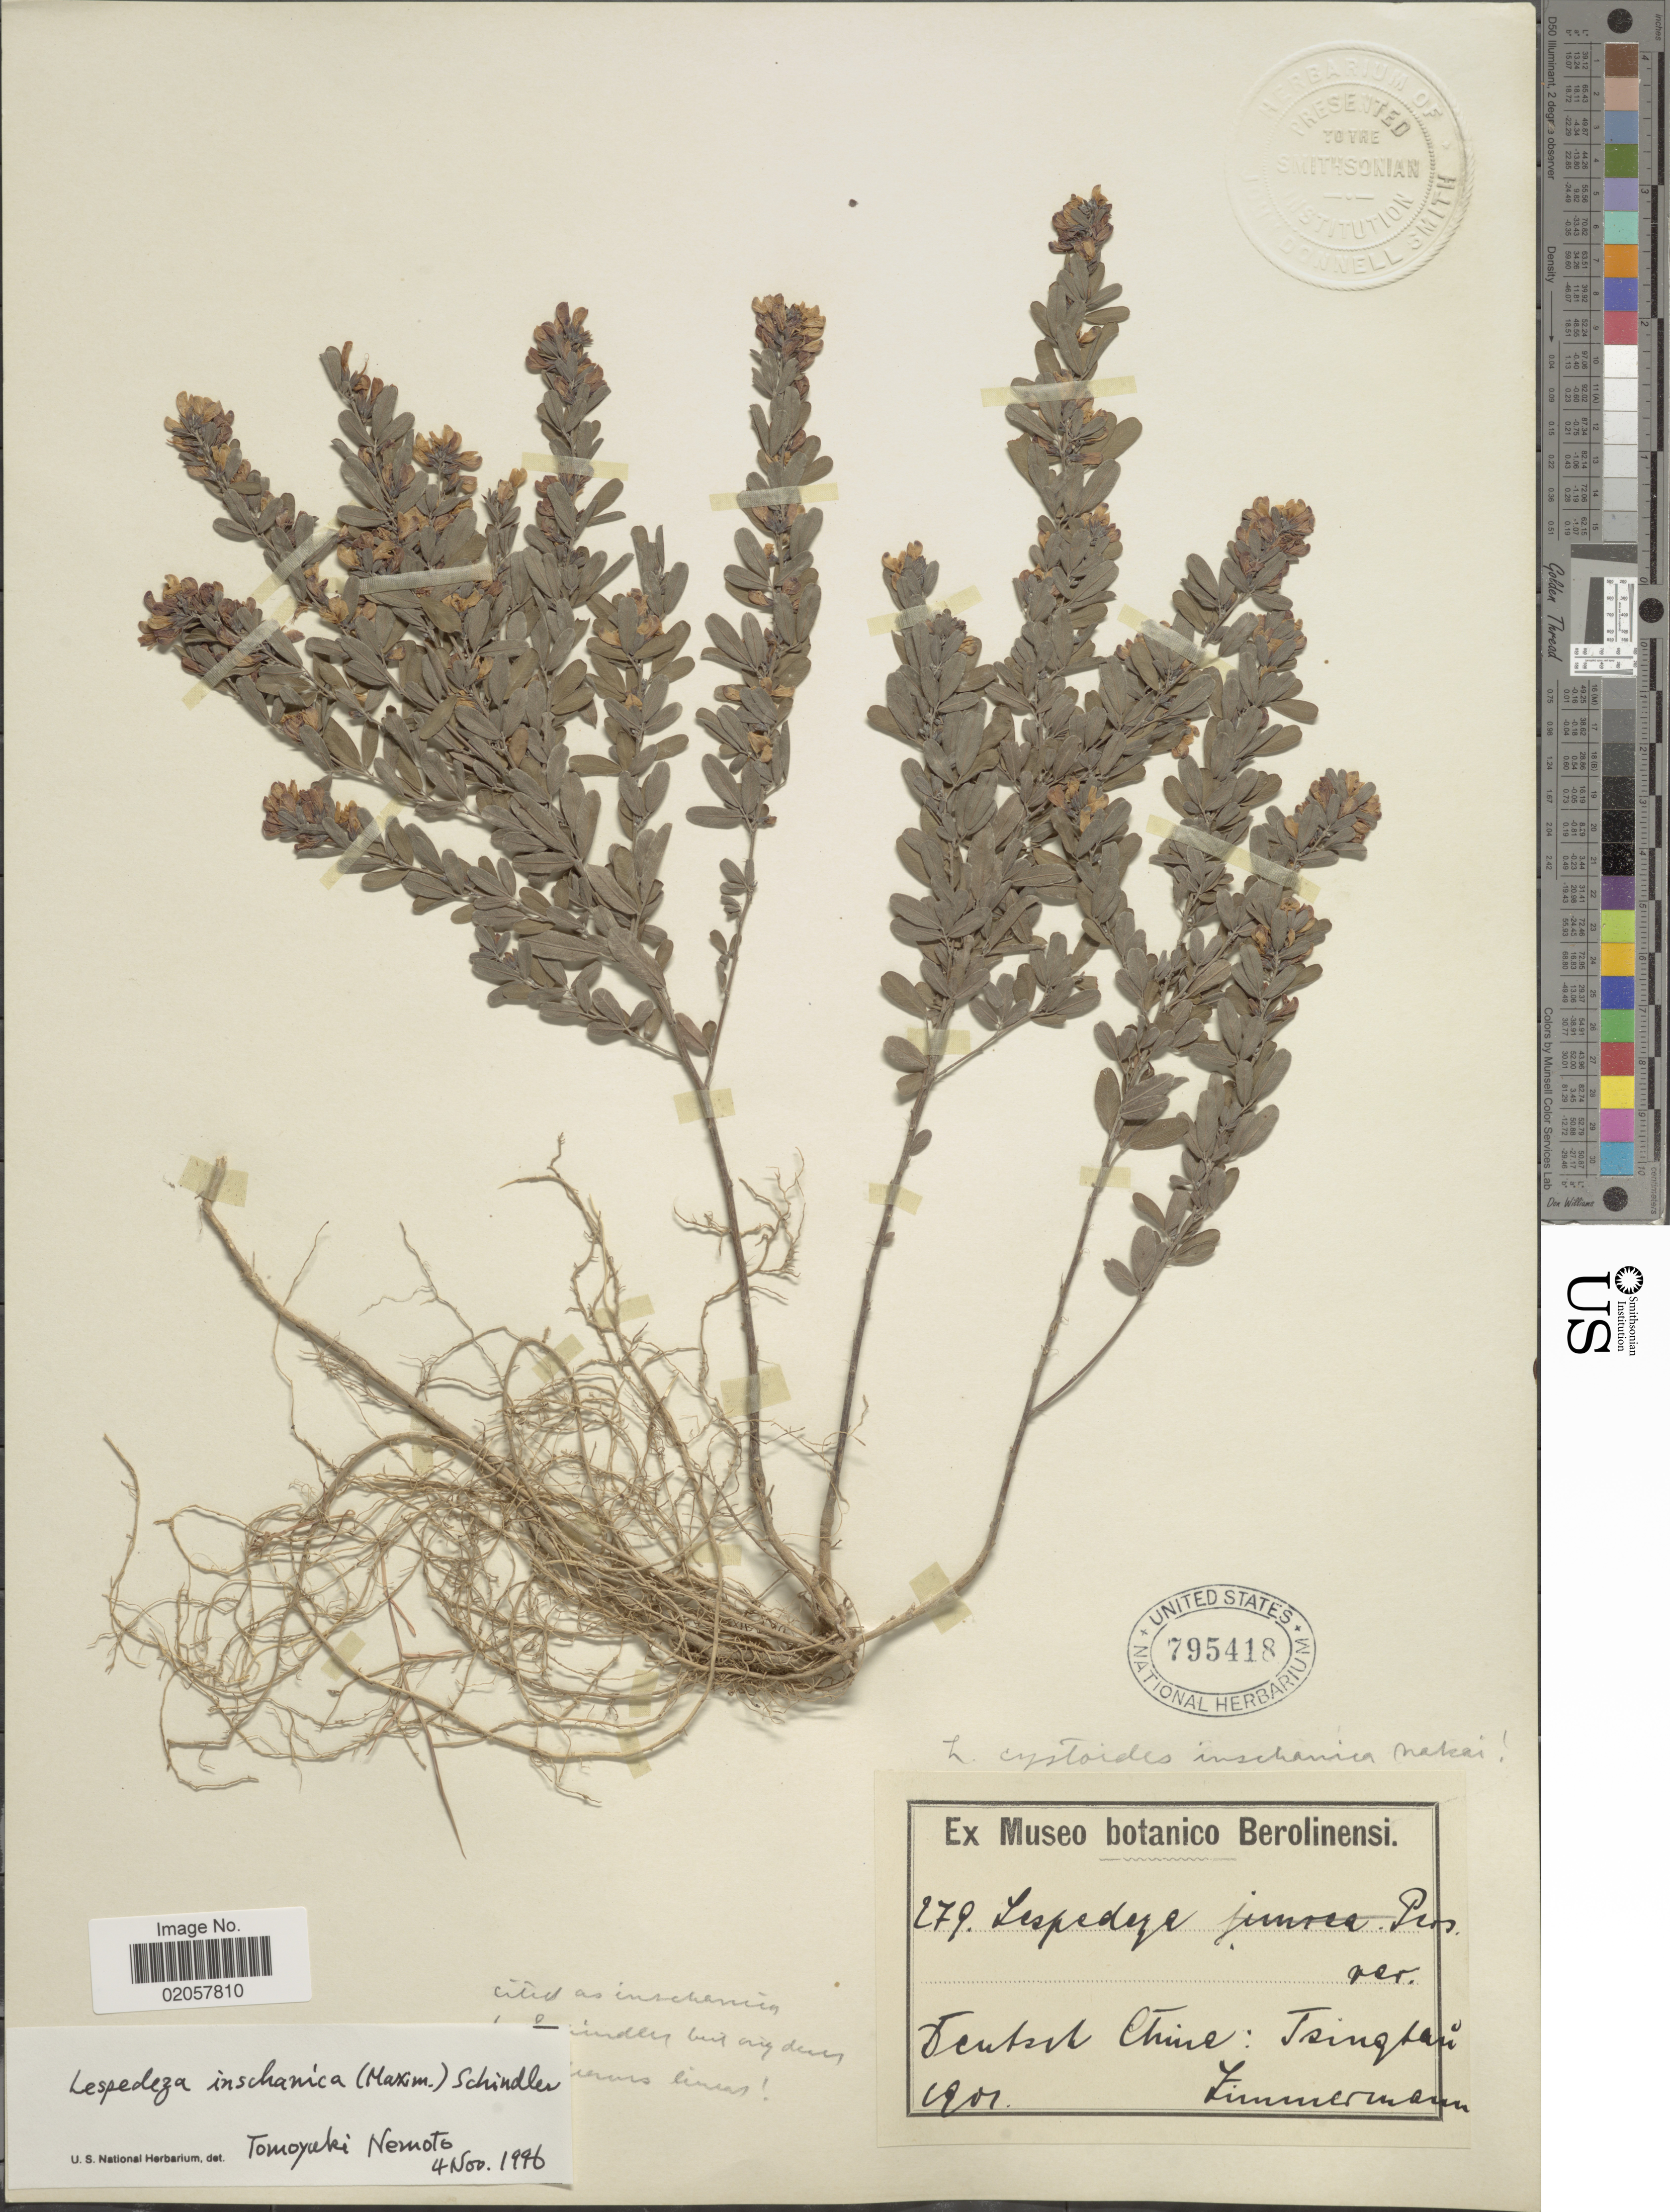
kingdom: Plantae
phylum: Tracheophyta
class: Magnoliopsida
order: Fabales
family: Fabaceae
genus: Lespedeza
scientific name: Lespedeza inschanica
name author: (Maxim.) Schindl.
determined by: Nemoto, Tomoyuki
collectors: -. Zimmermann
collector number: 279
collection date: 1901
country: China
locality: Deutsch Chine: Tsinghan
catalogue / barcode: US 795418